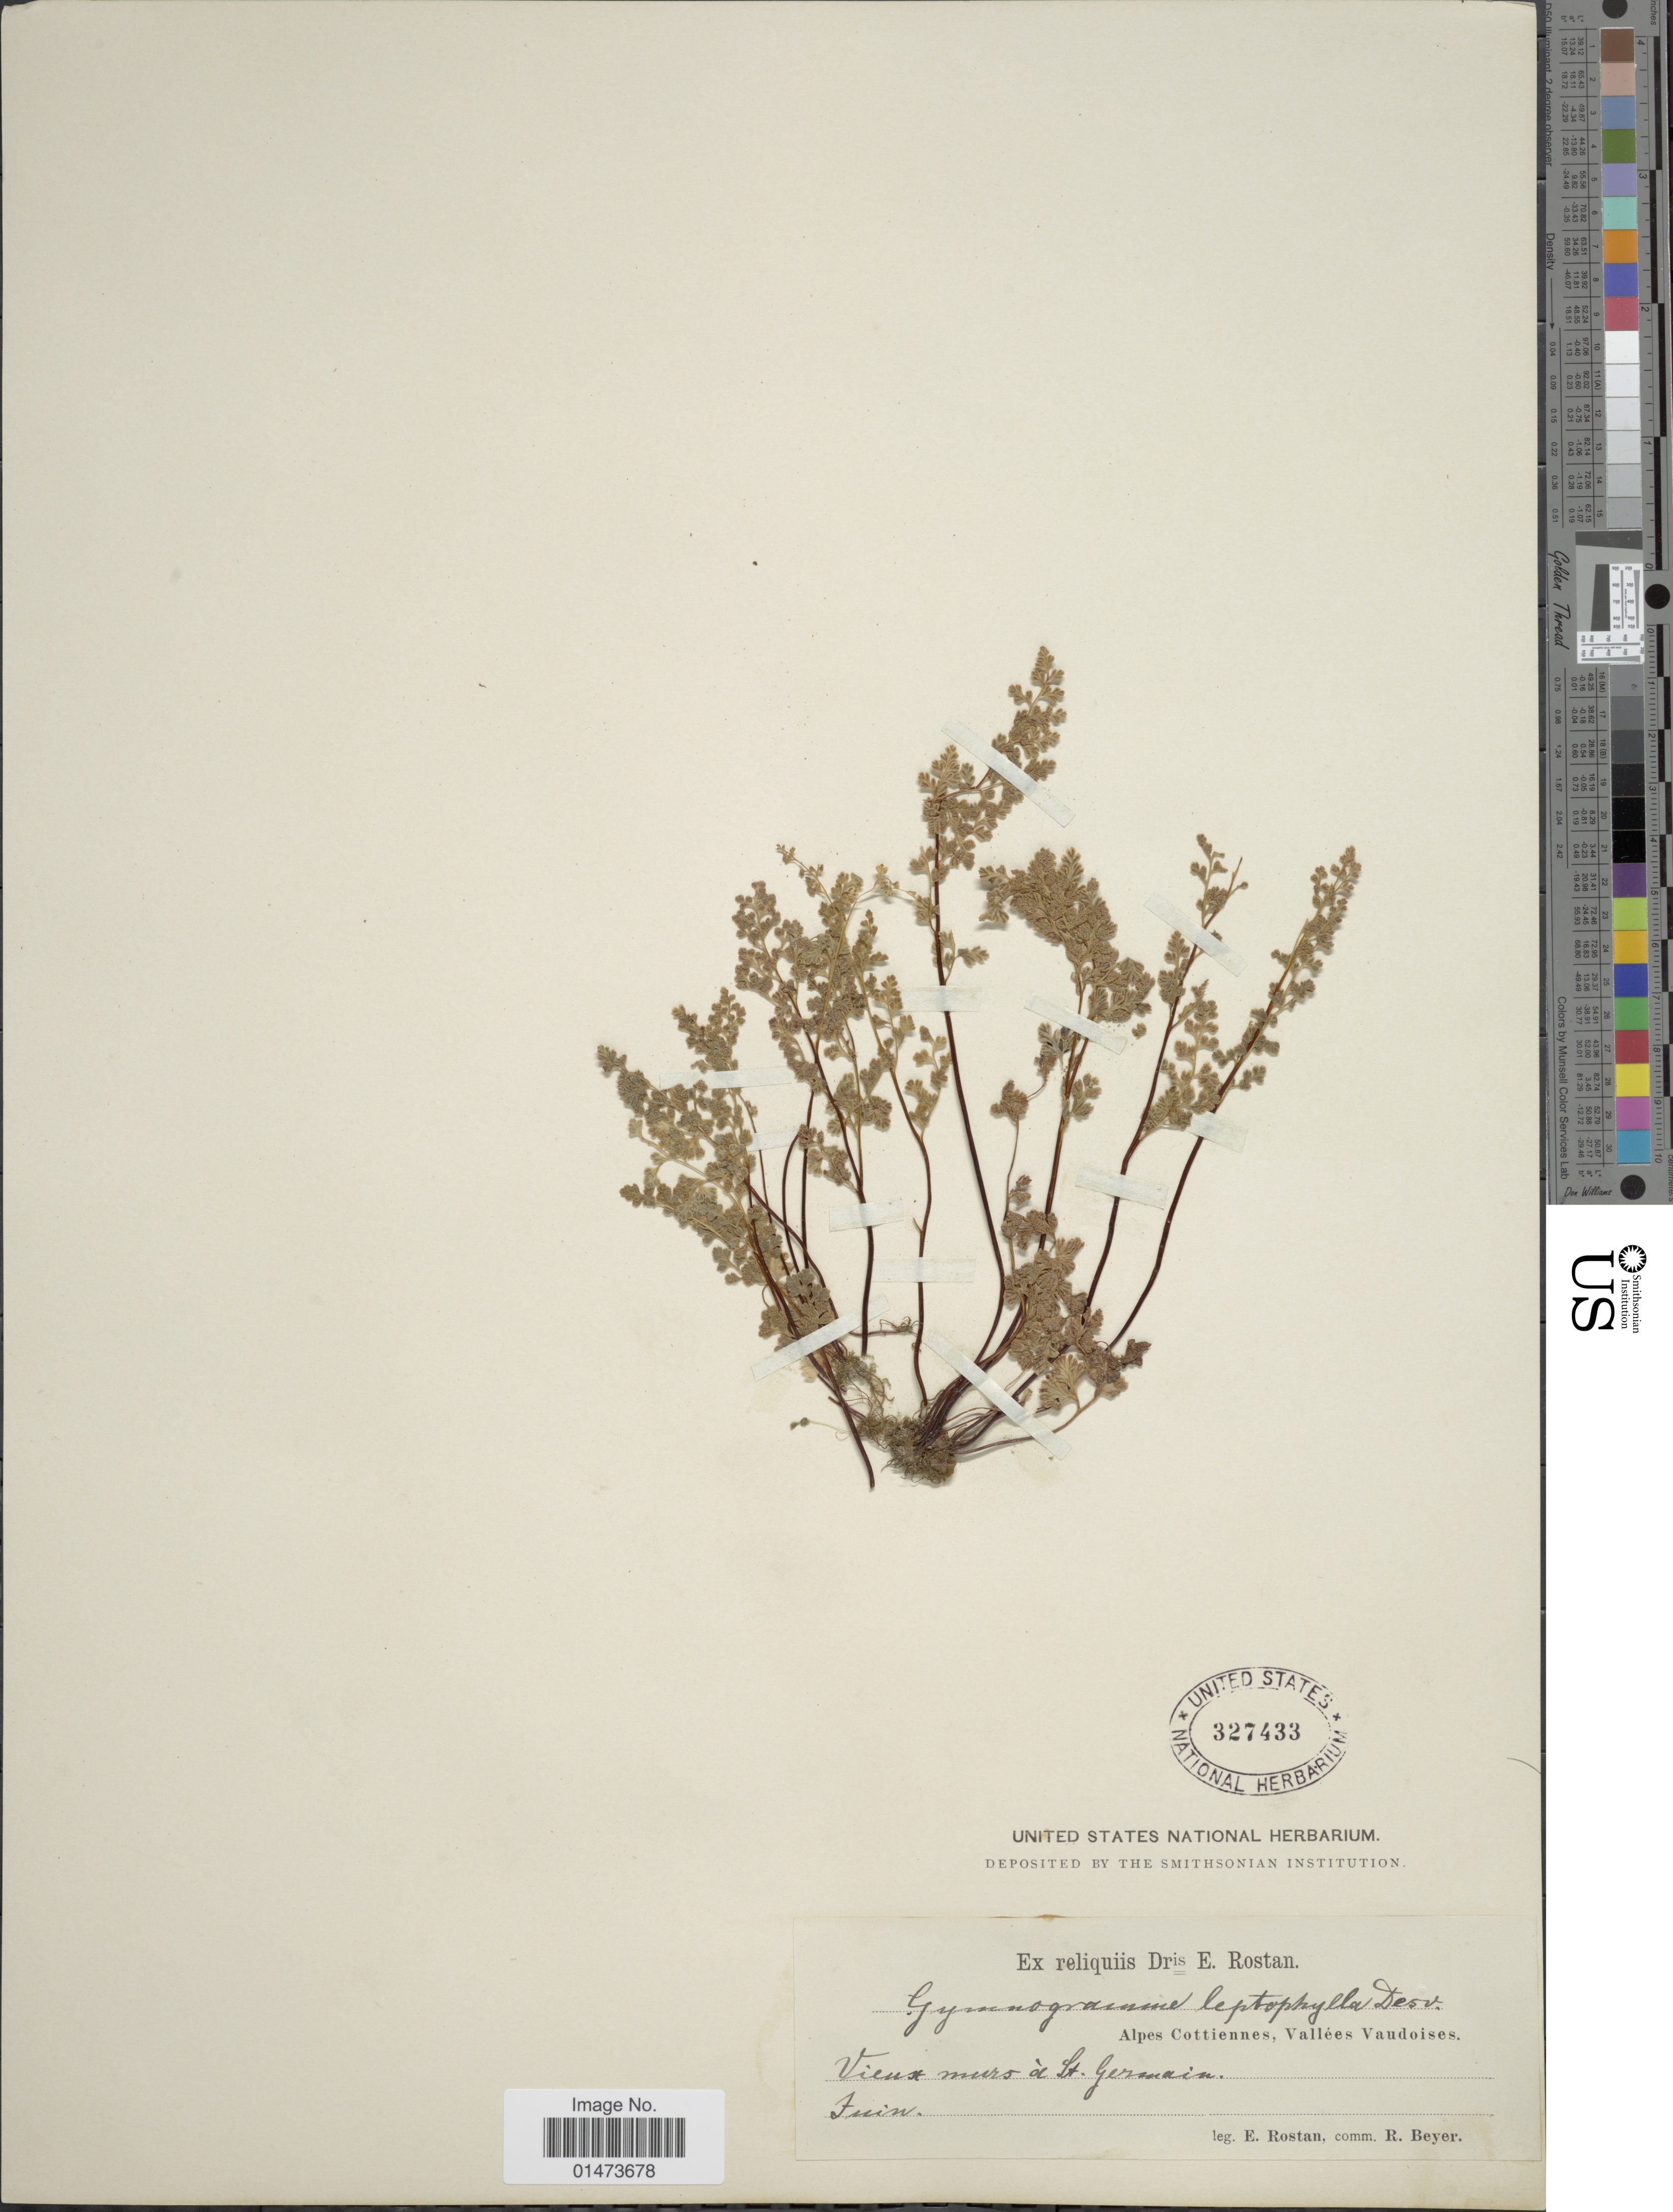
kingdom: Plantae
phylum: Tracheophyta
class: Polypodiopsida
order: Polypodiales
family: Pteridaceae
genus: Anogramma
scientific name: Anogramma leptophylla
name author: (L.) Link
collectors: E. Rostan & R. Beyer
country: Italy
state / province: Piedmont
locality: Alpes Cottiennes, Vallées Vaudoises, Vien muro á St. Germaia. tuin. [interpreted]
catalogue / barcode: US 327433